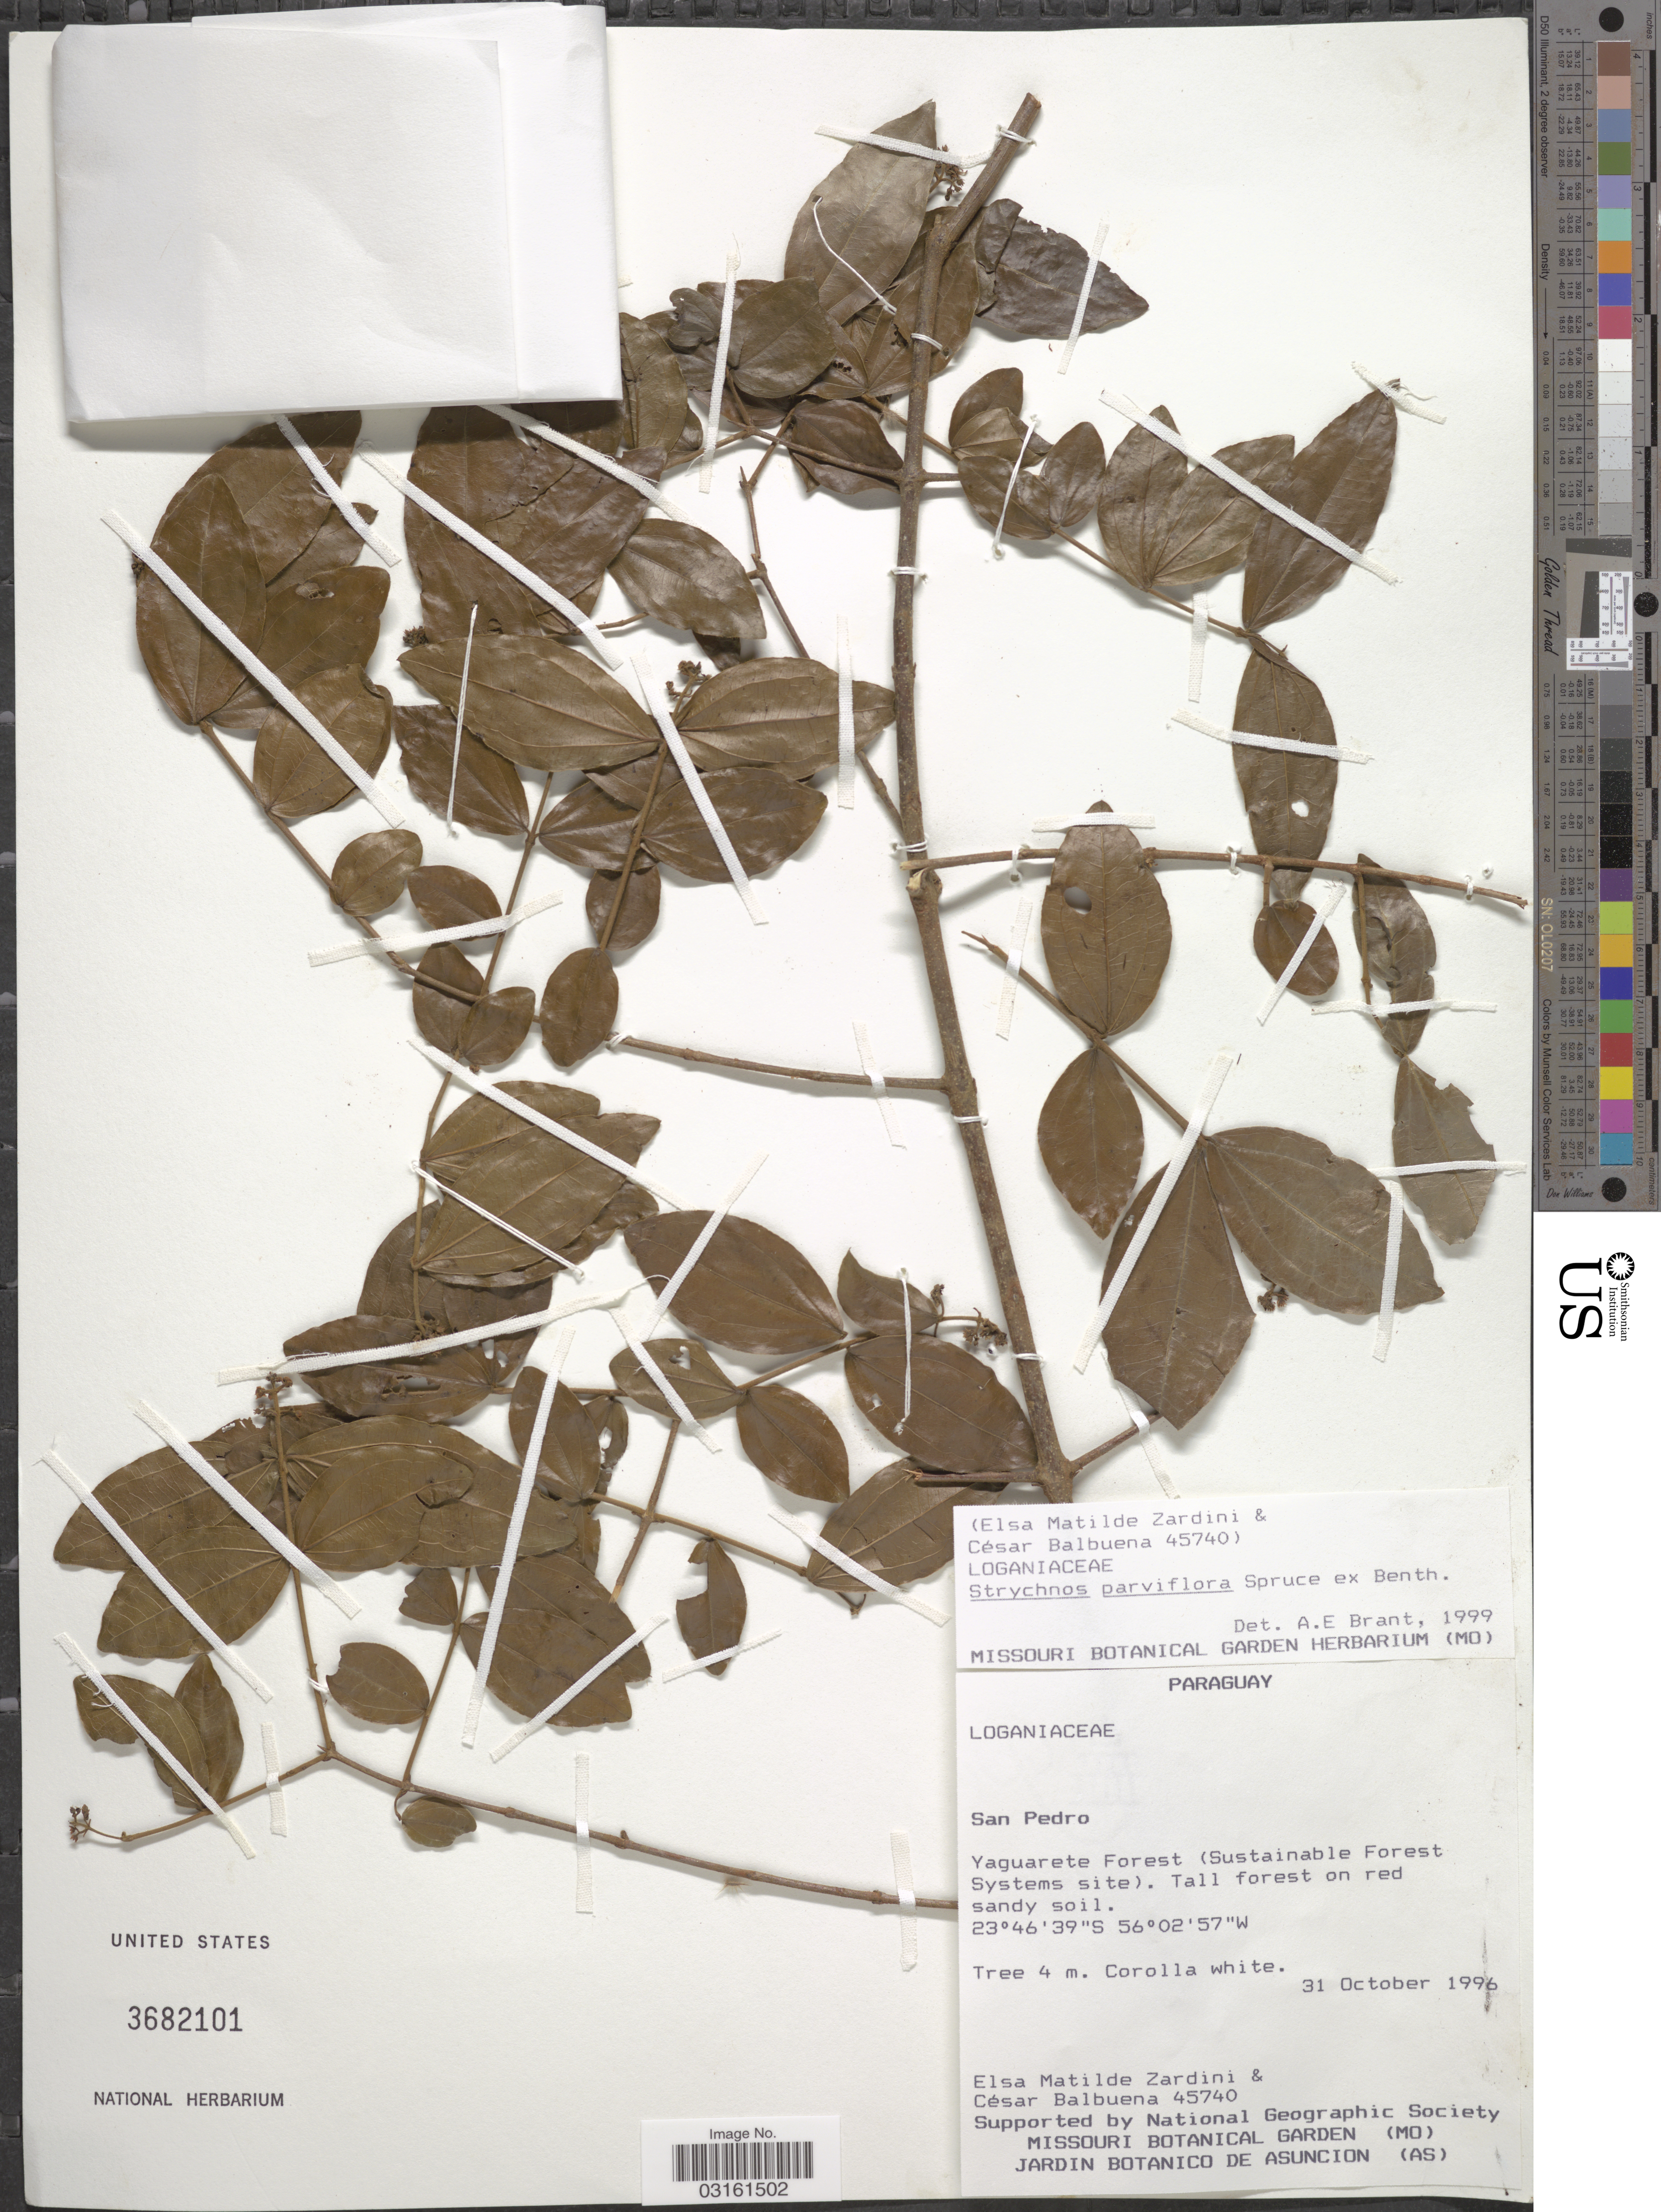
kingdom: Plantae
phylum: Tracheophyta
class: Magnoliopsida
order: Gentianales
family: Loganiaceae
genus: Strychnos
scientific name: Strychnos parviflora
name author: Spruce ex Benth.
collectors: E. M. Zardini & C. Balbuena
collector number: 45740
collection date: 1996-10-31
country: Paraguay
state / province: San Pedro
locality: Yaguarete Forest (Sustainable Forest Systems site).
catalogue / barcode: US 3682101